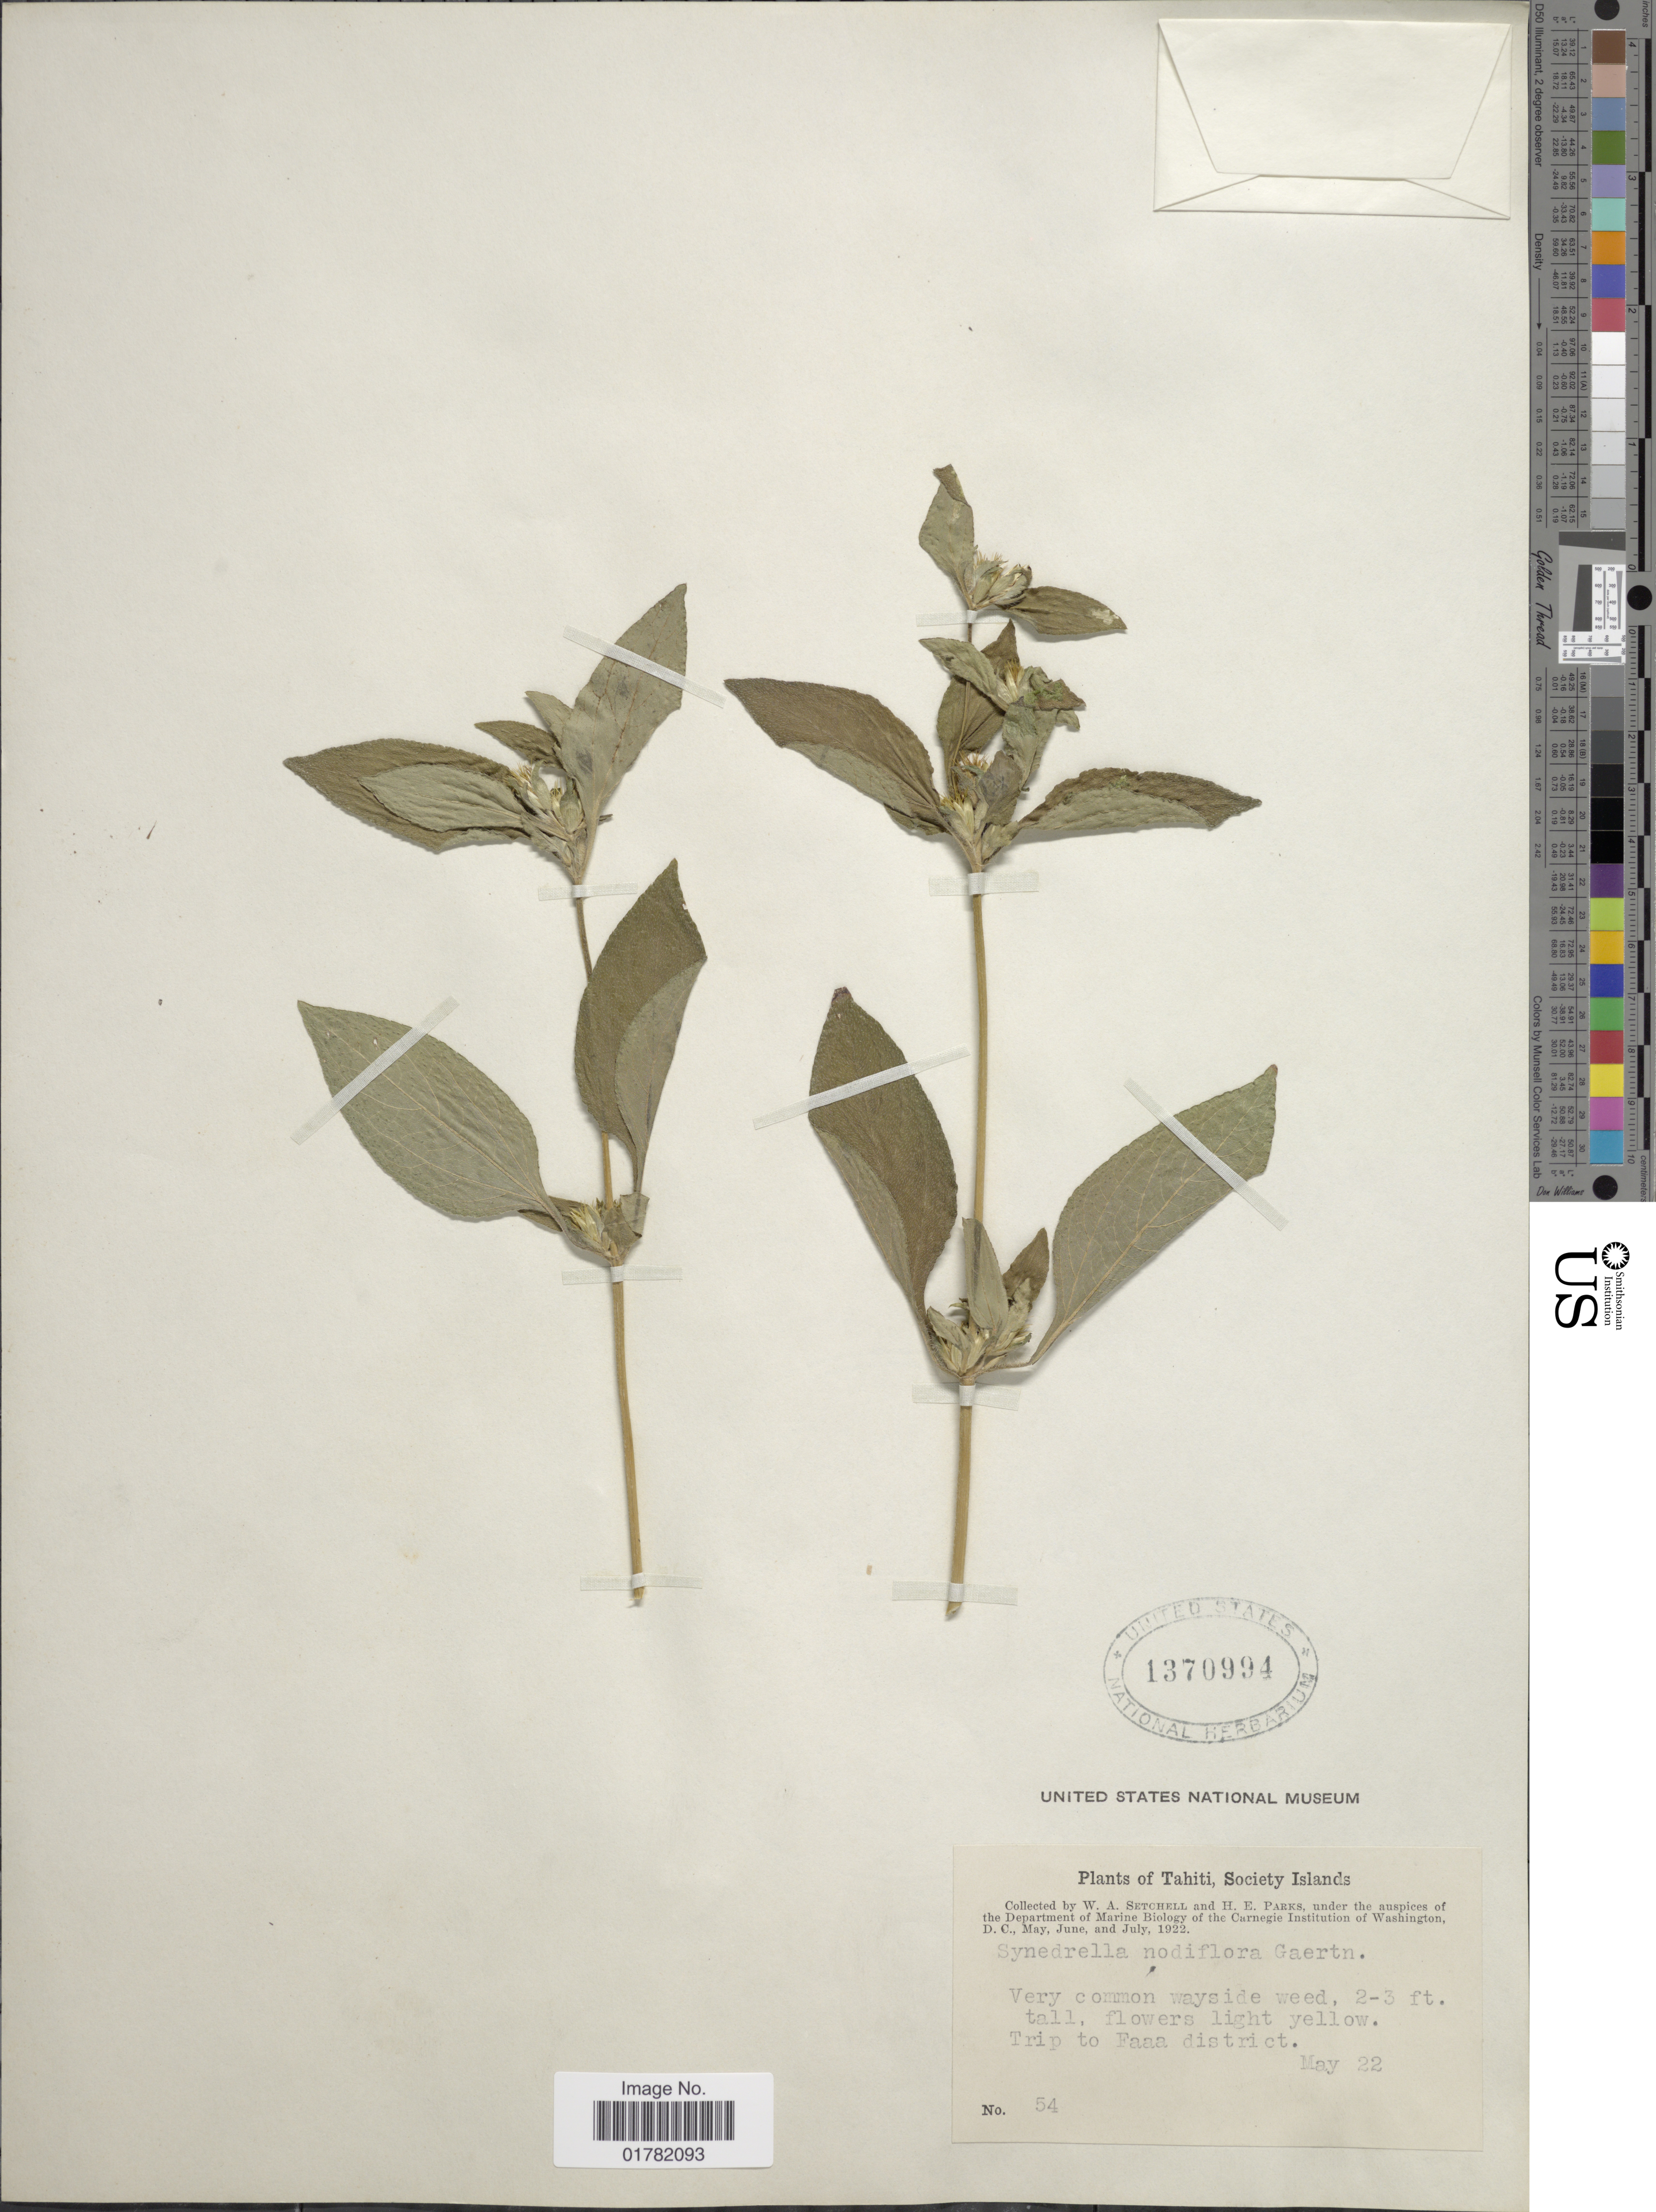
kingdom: Plantae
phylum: Tracheophyta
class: Magnoliopsida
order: Asterales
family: Asteraceae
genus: Synedrella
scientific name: Synedrella nodiflora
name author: (L.) Gaertn.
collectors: W. Setchell & H. E. Parks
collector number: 54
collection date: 1922-05-22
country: French Polynesia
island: Tahiti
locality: Tahiti, Society Islands, Trip to Faaa district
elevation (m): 1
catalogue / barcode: US 1370994